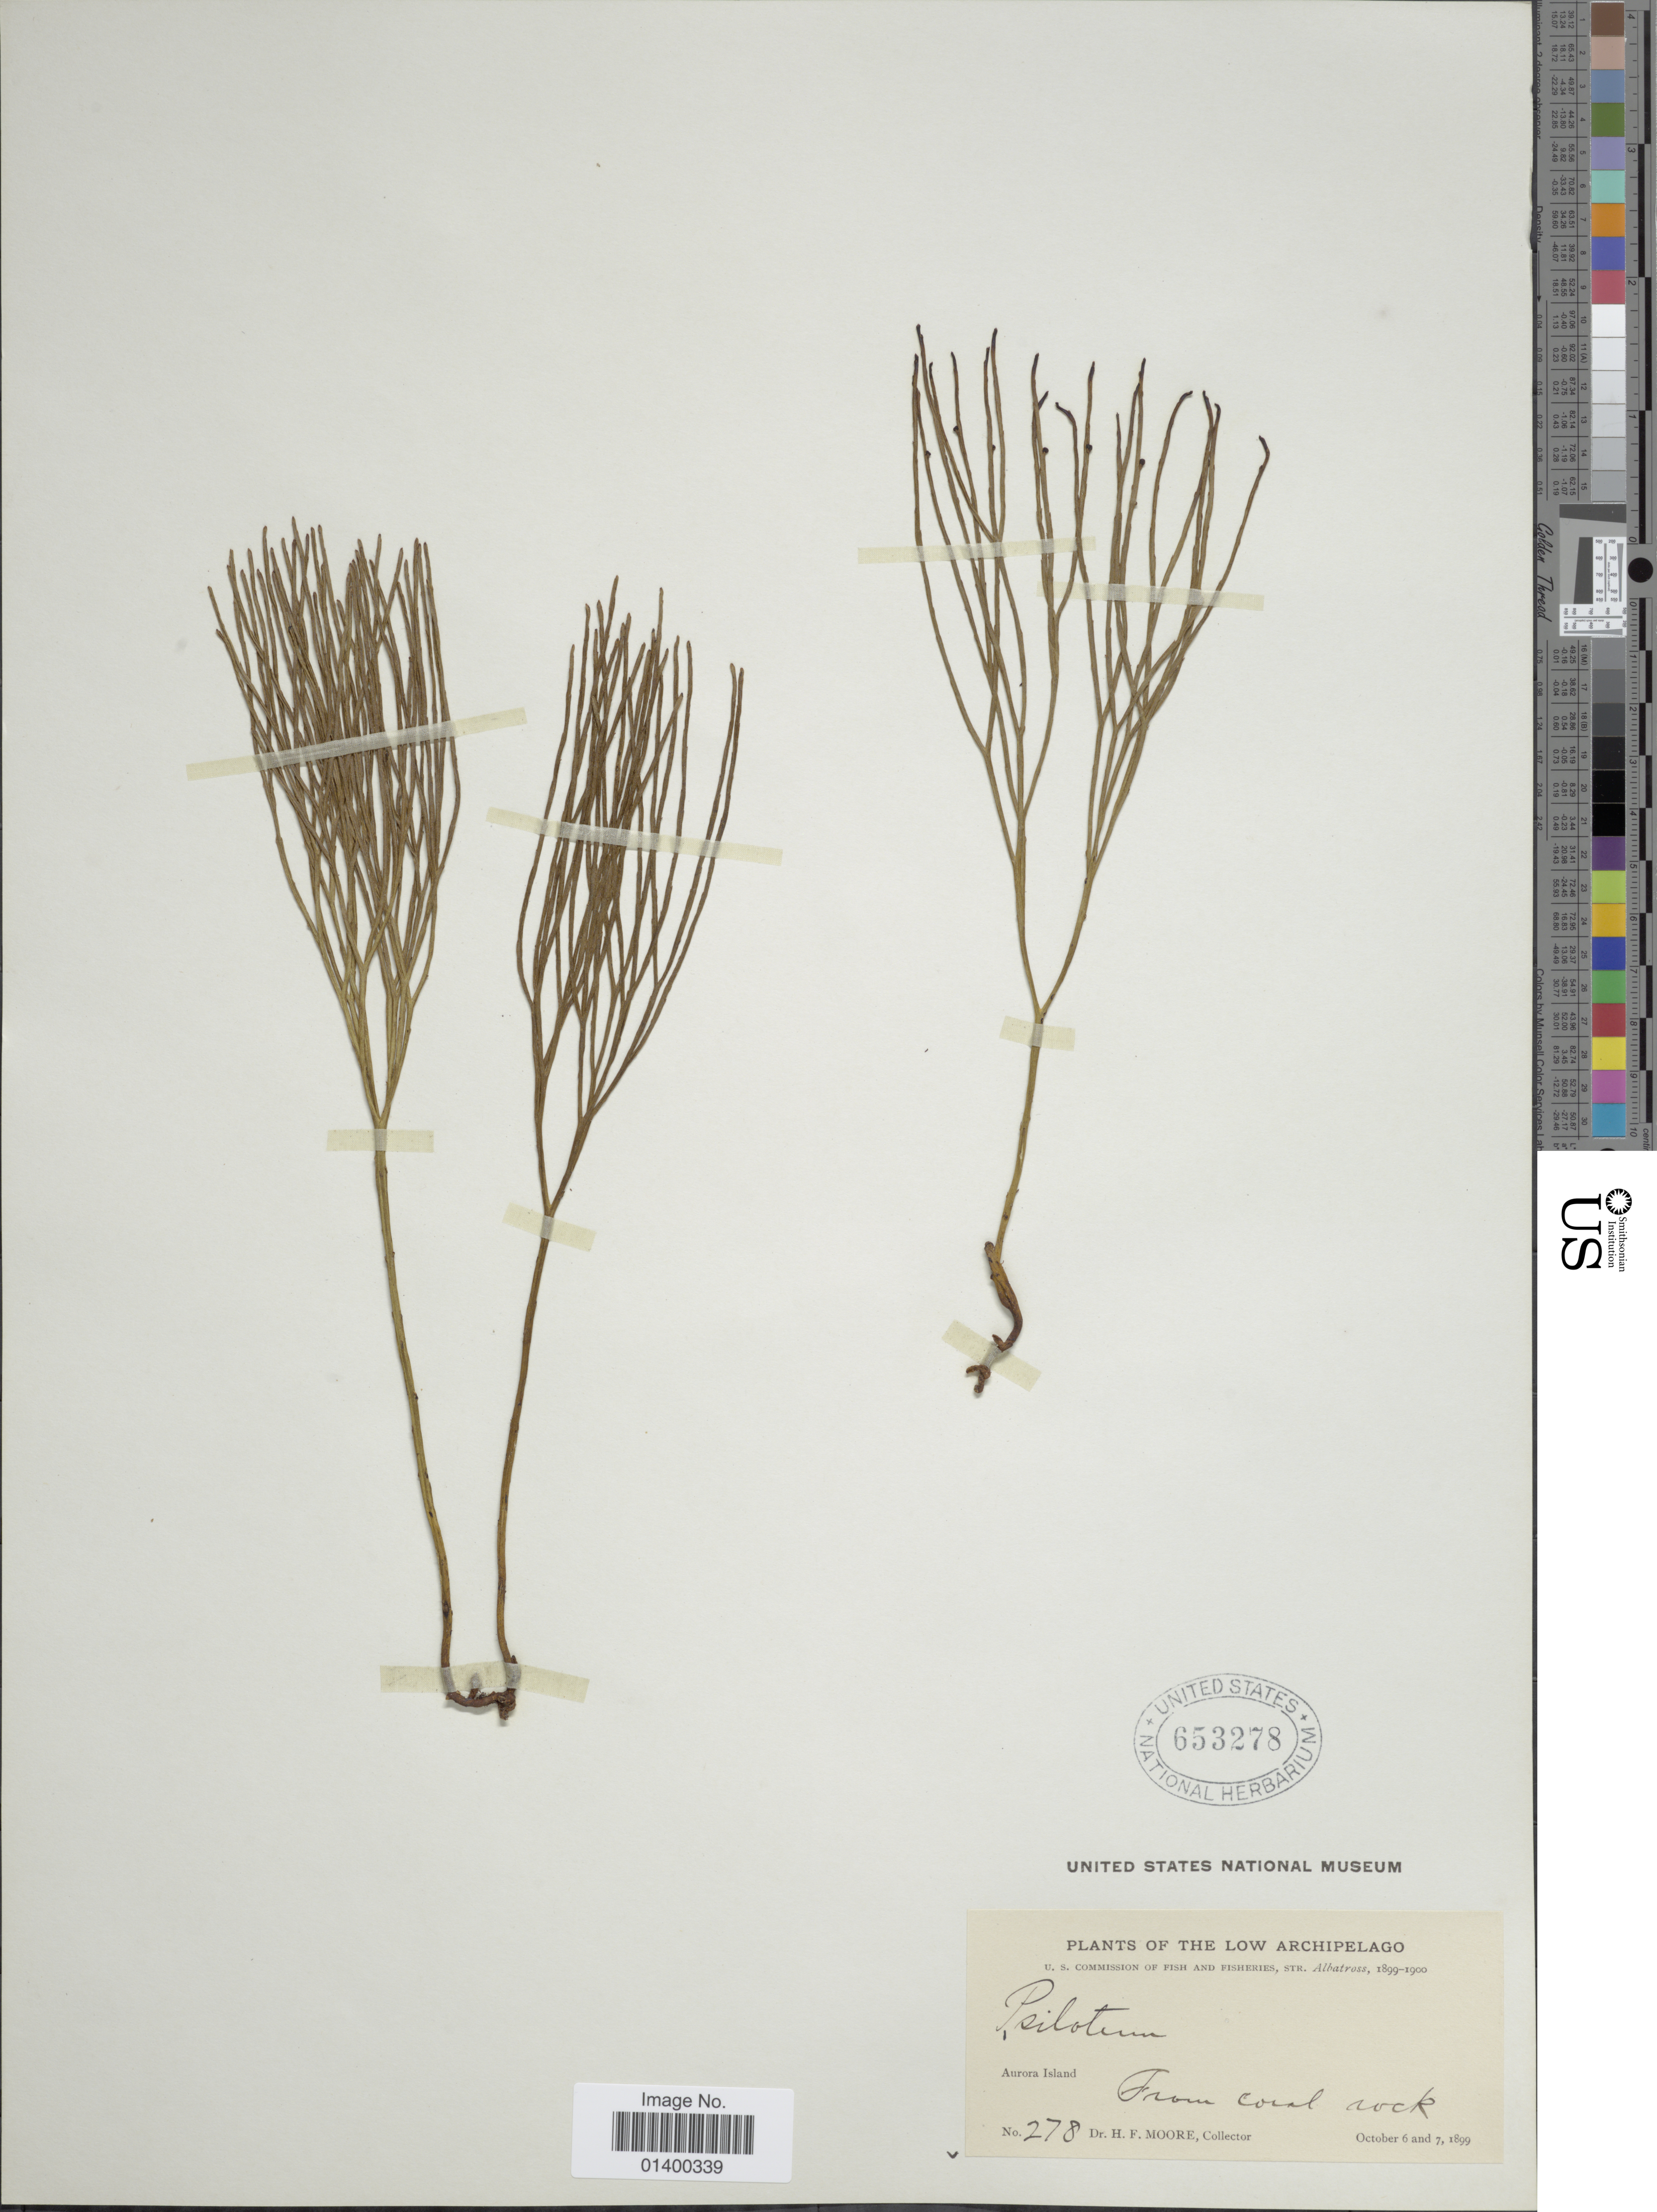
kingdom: Plantae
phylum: Tracheophyta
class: Polypodiopsida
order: Psilotales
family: Psilotaceae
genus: Psilotum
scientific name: Psilotum nudum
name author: (L.) P. Beauv.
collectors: H. F. Moore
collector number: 278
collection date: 1899-10-06/1899-10-07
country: French Polynesia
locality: Low Archipelago, Aurora island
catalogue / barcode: US 653278